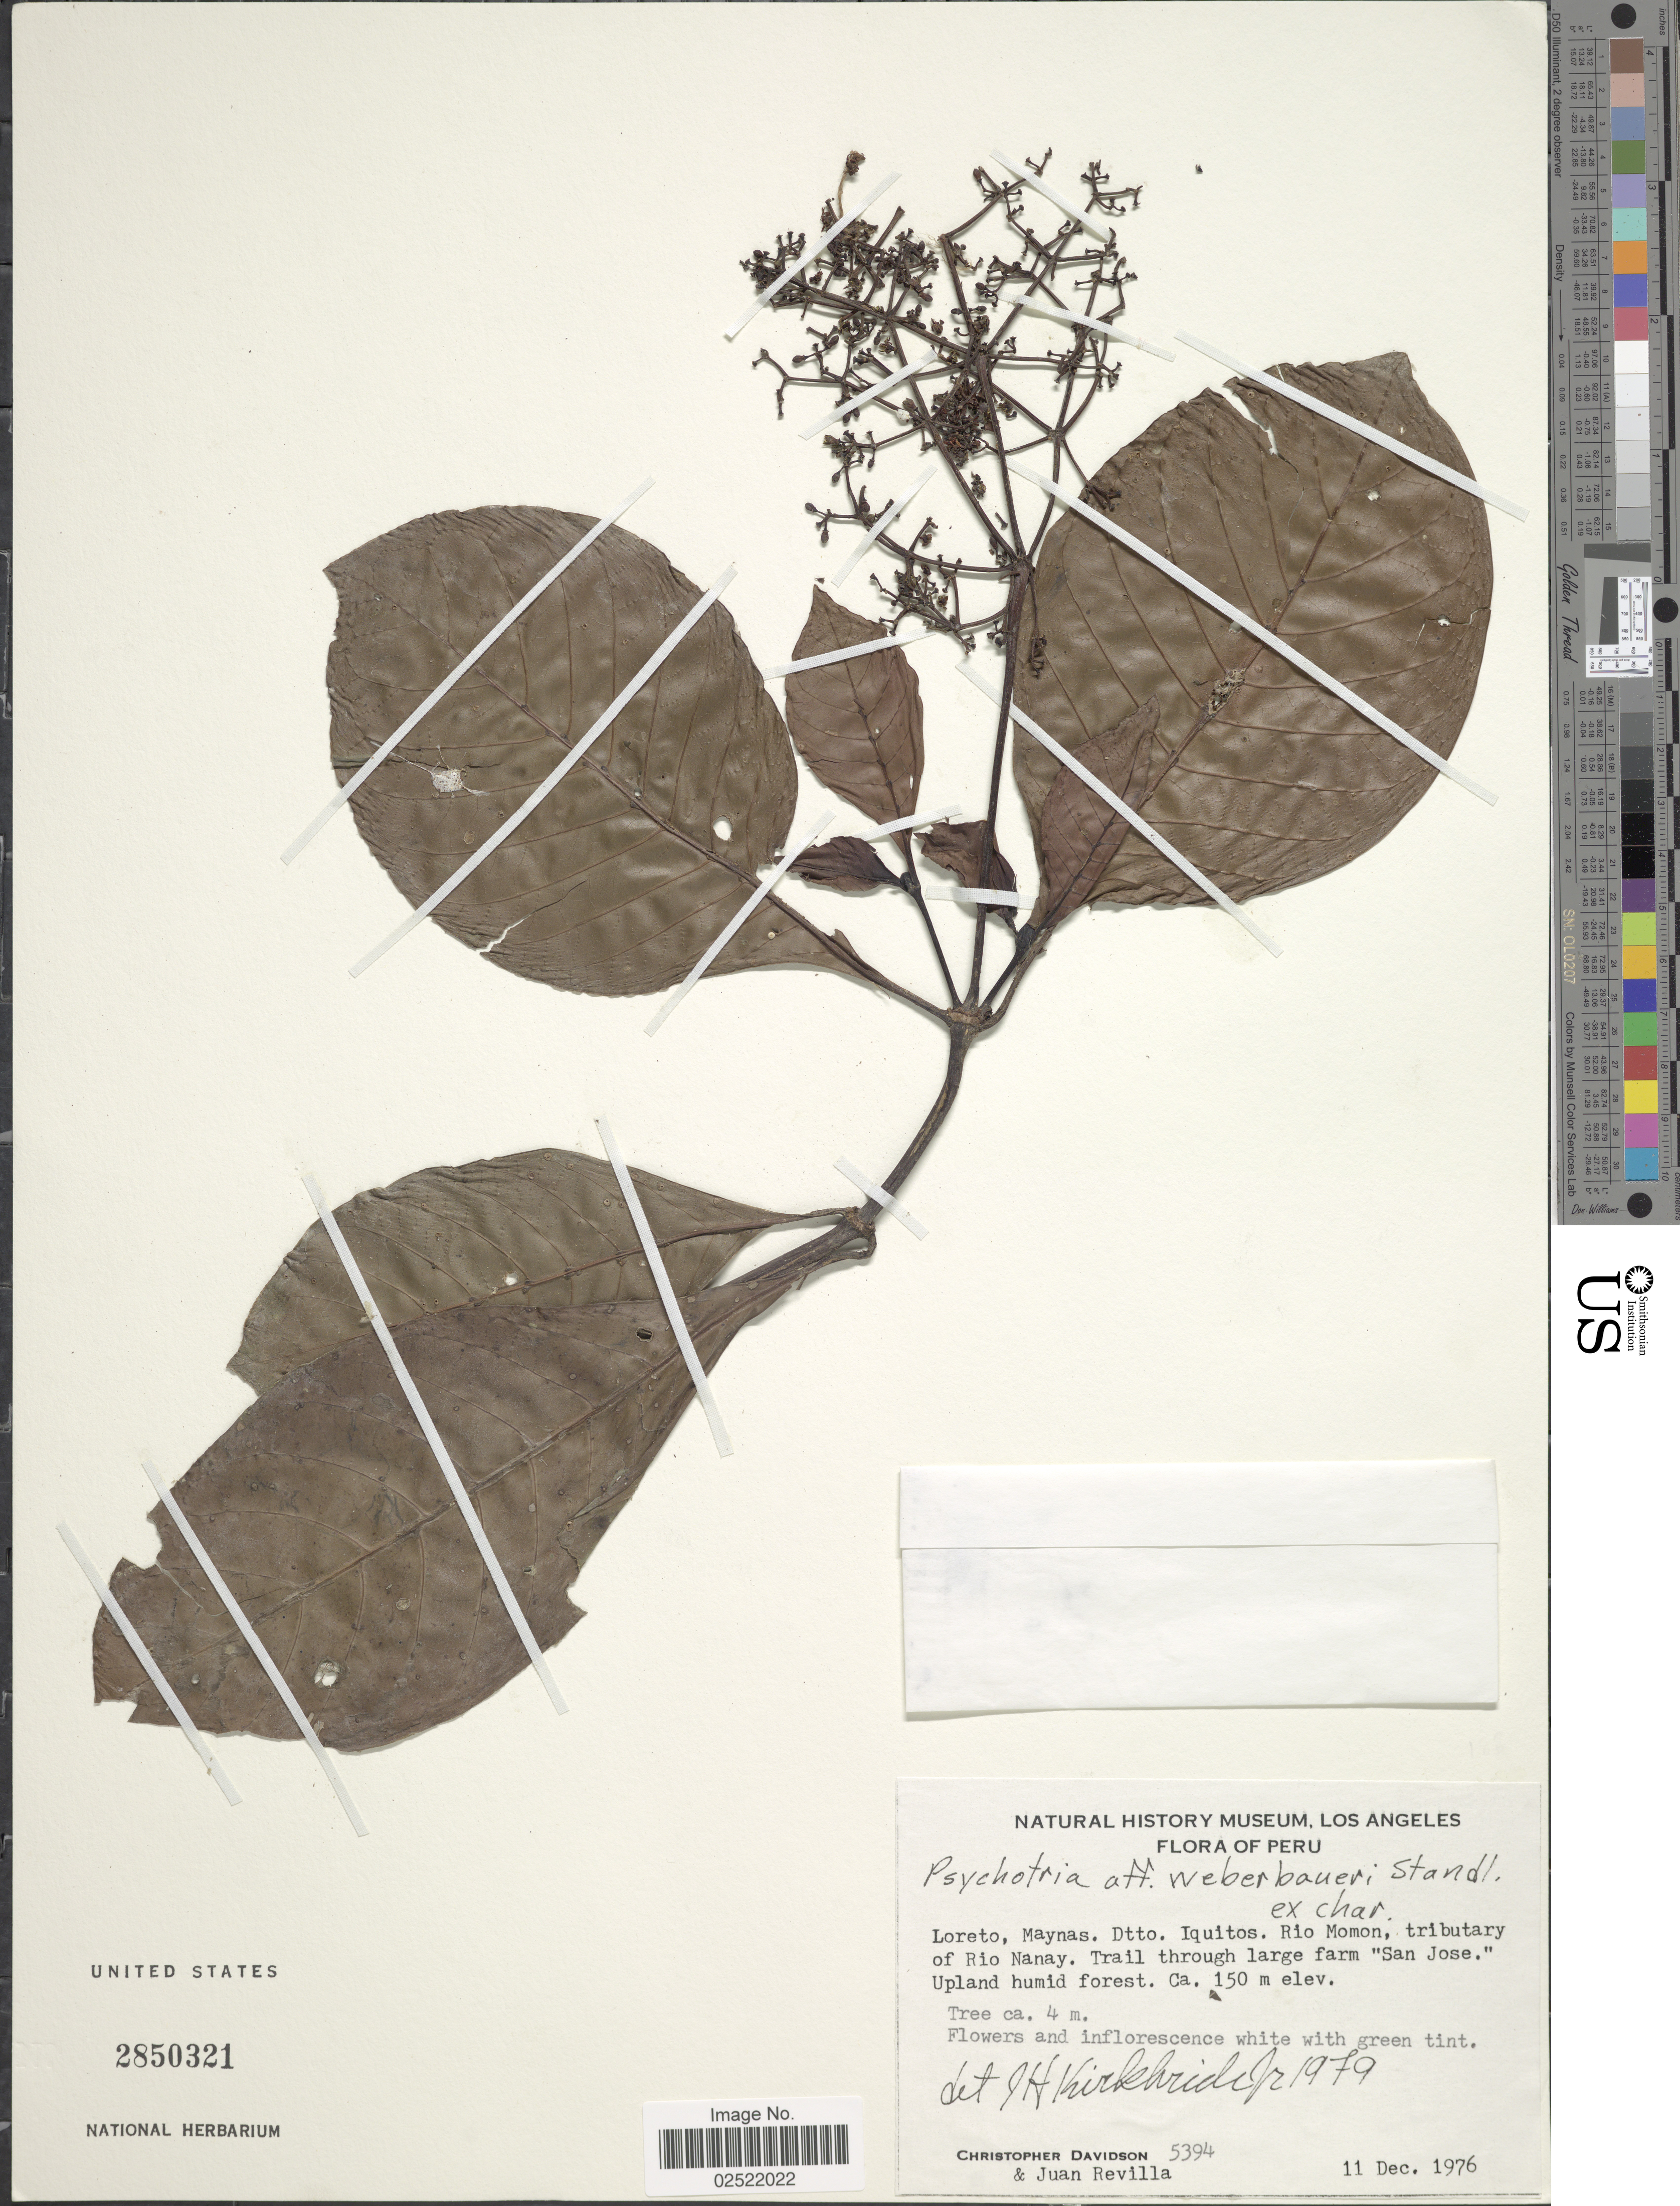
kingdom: Plantae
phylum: Tracheophyta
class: Magnoliopsida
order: Gentianales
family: Rubiaceae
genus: Psychotria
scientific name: Psychotria weberbaueri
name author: Standl.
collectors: C. Davidson & J. Revilla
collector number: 5394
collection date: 1976-12-11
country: Peru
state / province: Loreto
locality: Loreto, Maynas, Dtto. Iquitos. Rio Momon, tributary of Rio Nanay. Trail through large farm "San Jose"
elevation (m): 150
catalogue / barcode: US 2850321